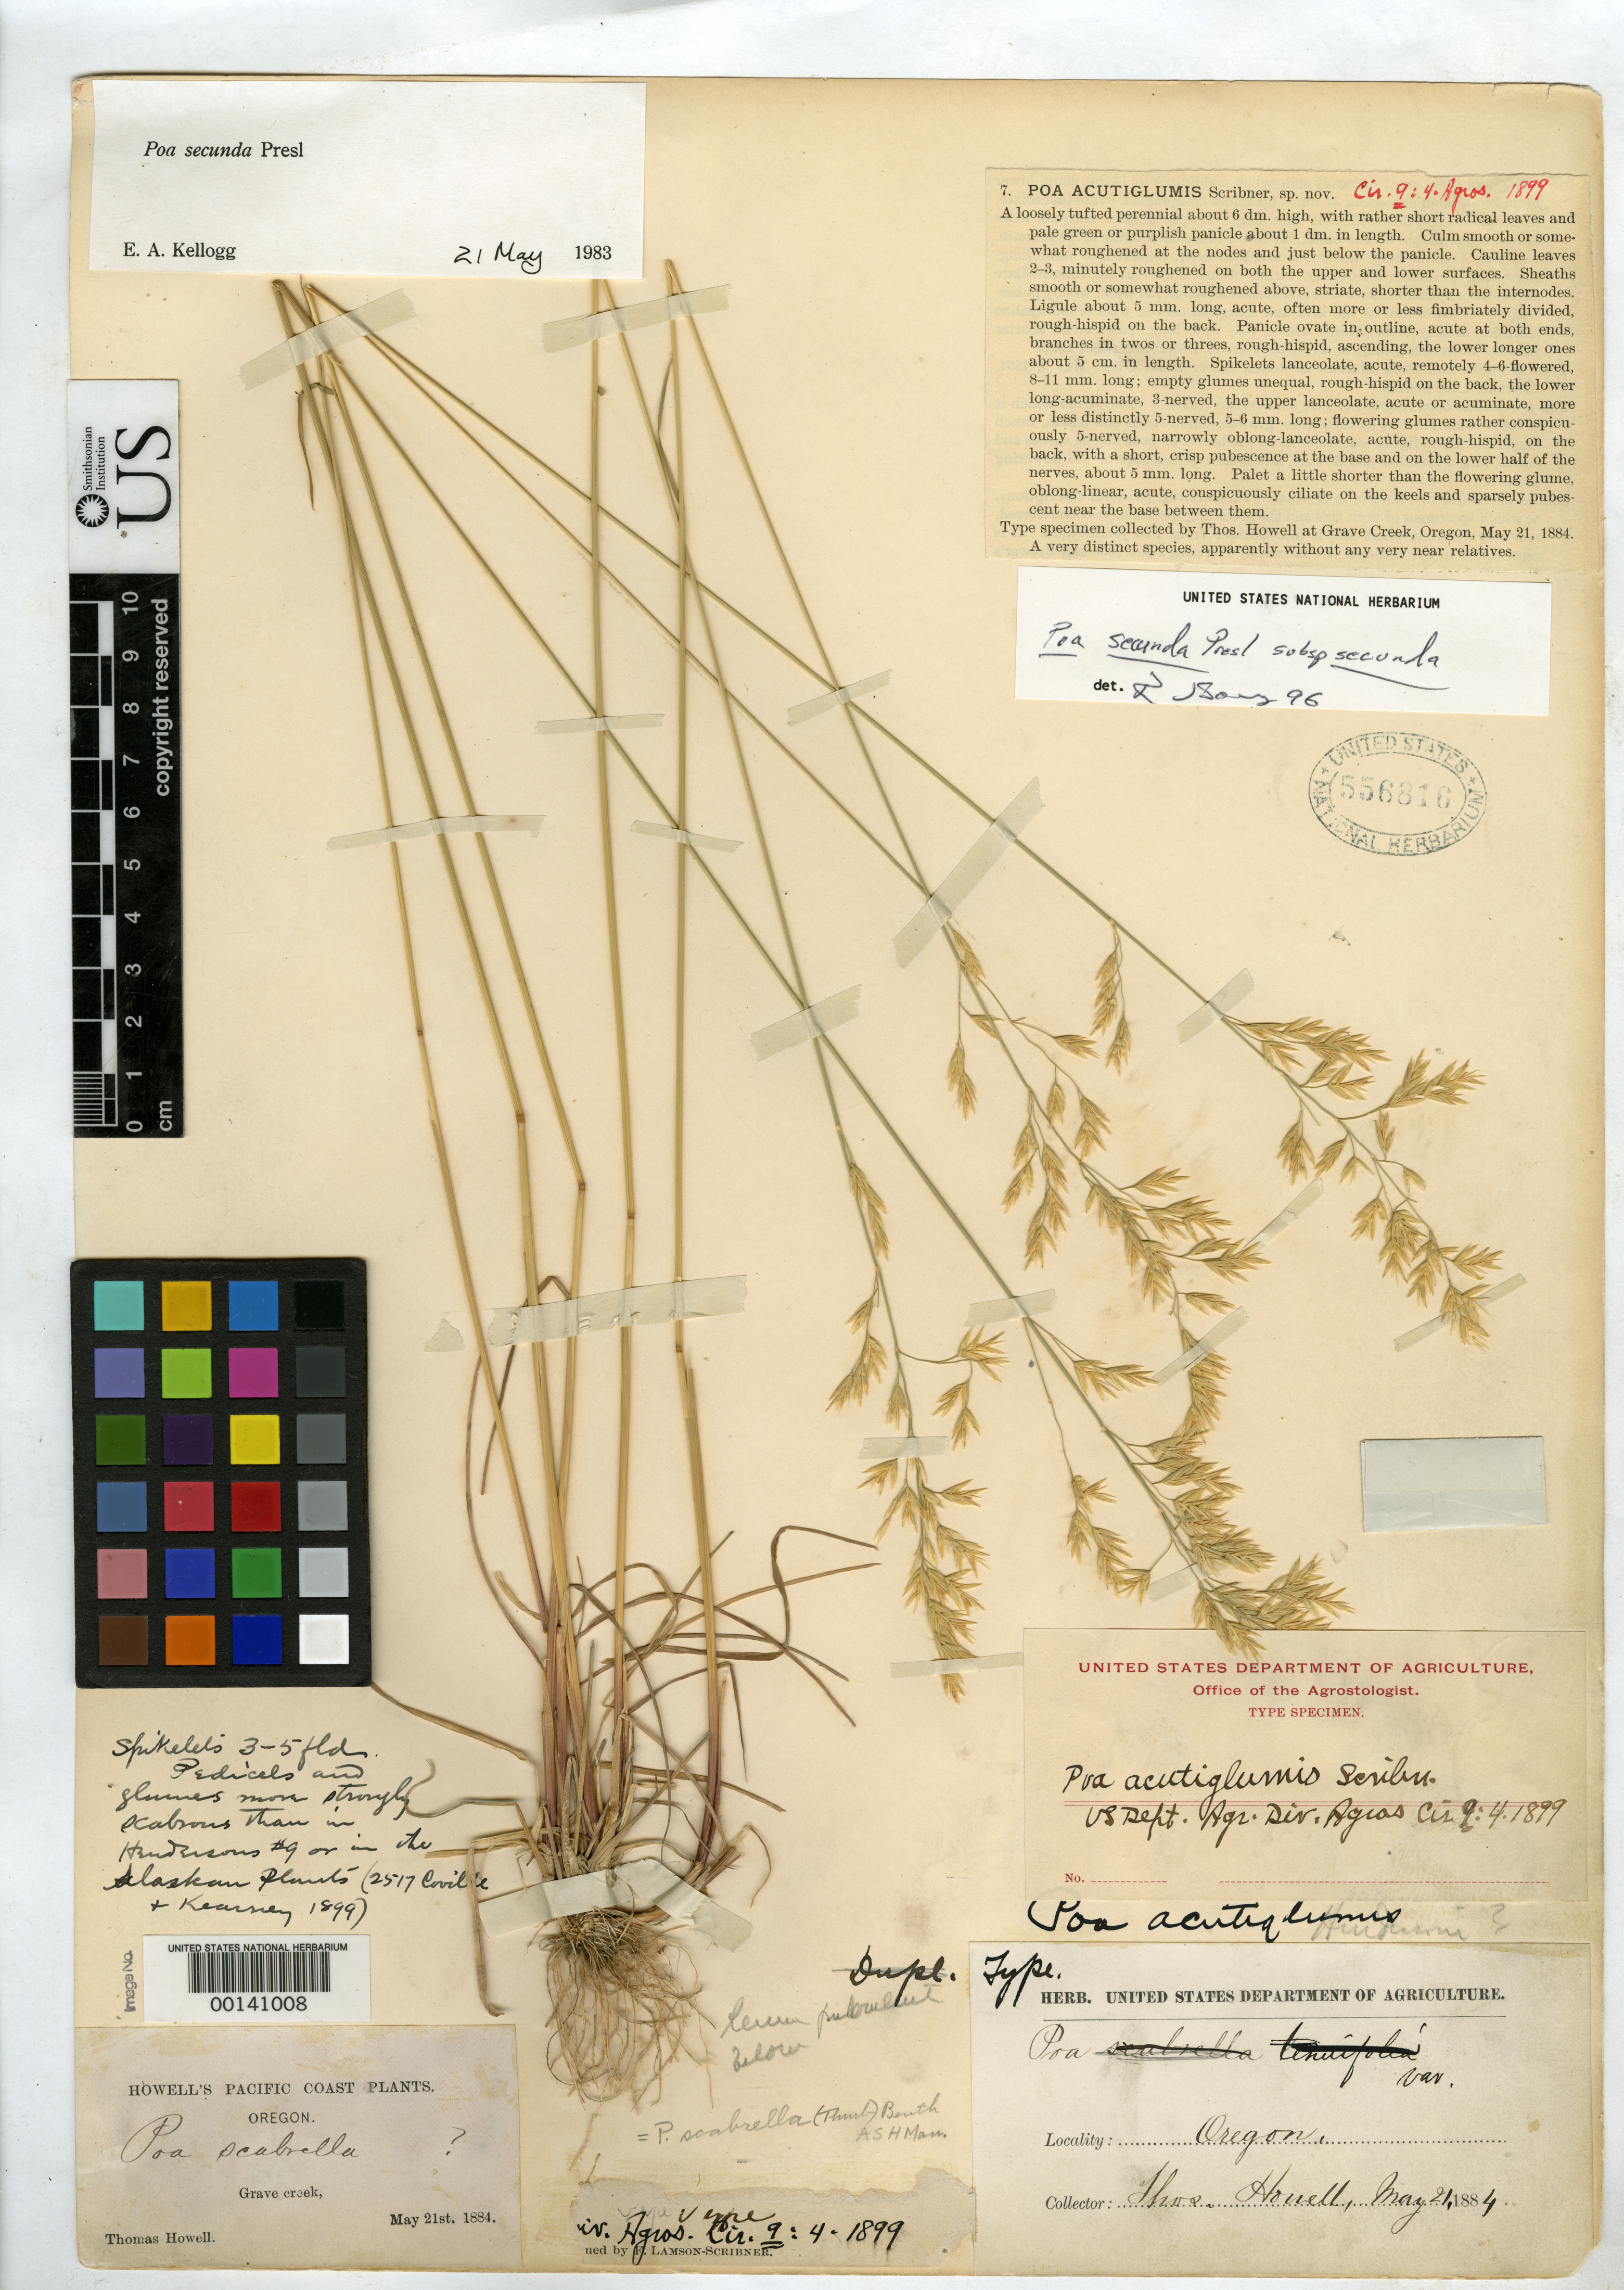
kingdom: Plantae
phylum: Tracheophyta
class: Liliopsida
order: Poales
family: Poaceae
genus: Poa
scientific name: Poa acutiglumis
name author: Scribn.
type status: Isotype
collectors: T. Howell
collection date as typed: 21 May 1884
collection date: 1884-05-21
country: United States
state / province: Oregon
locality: Grave Creek.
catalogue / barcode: US 556816